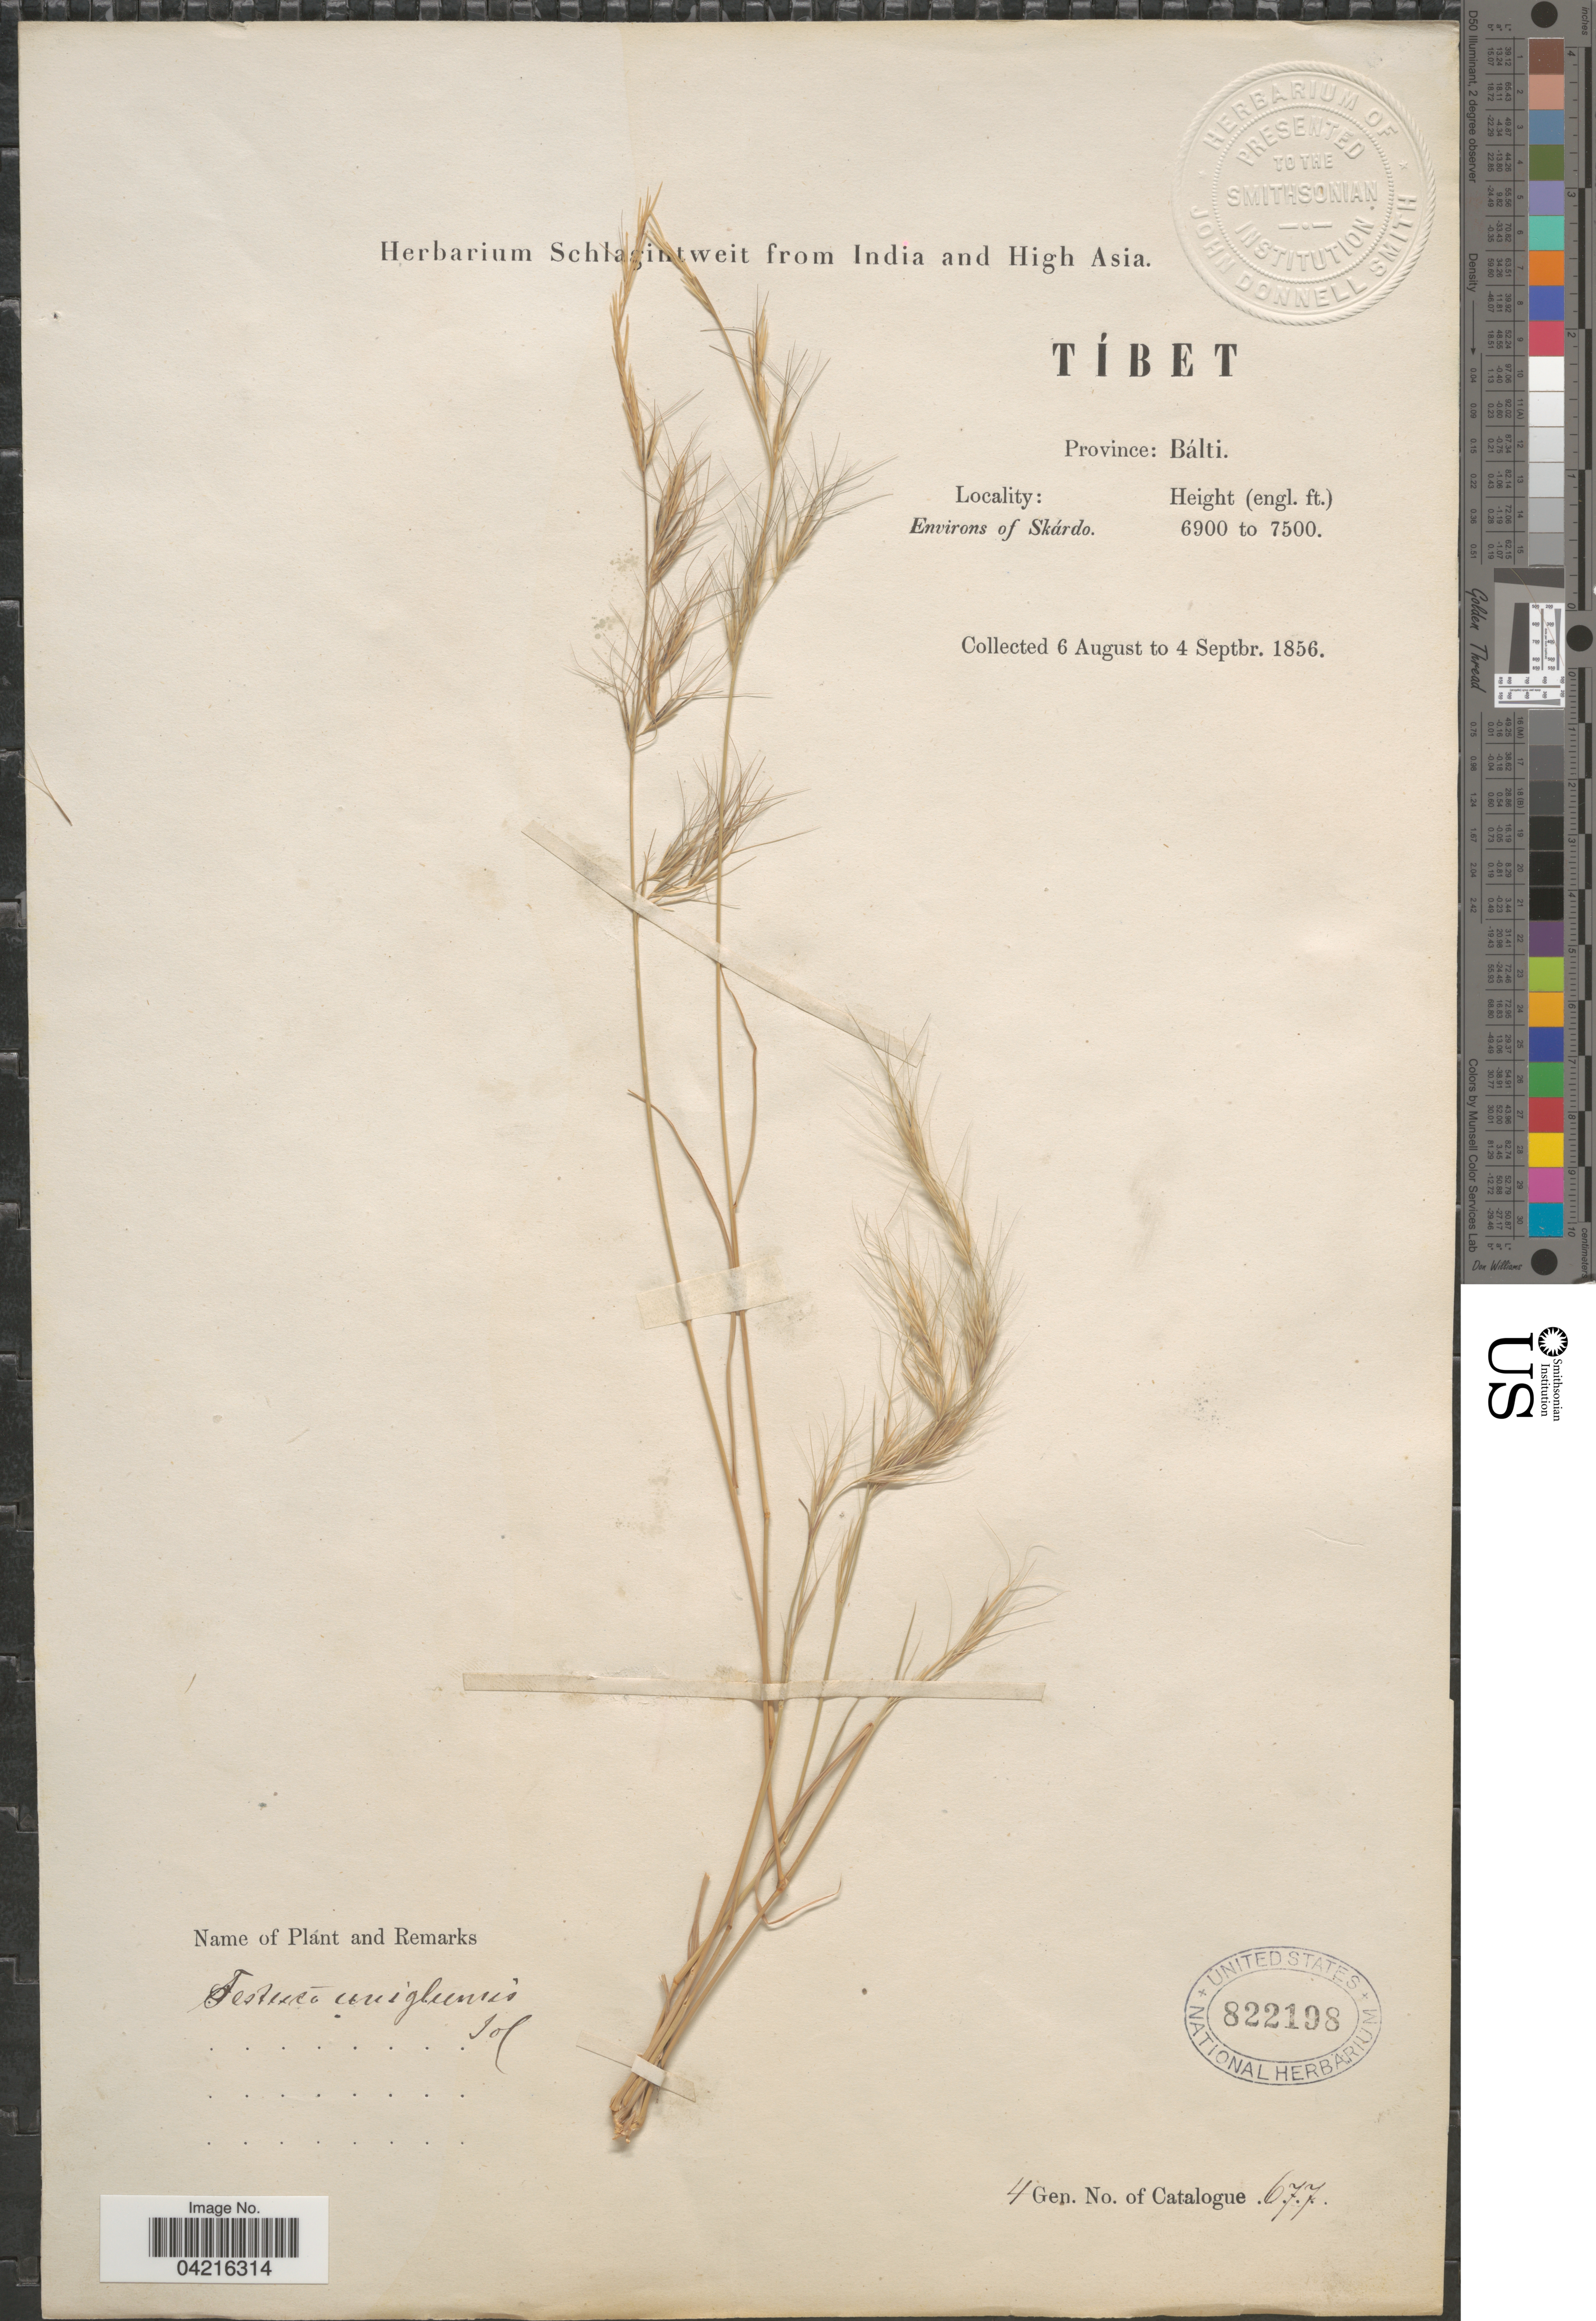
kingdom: Plantae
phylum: Tracheophyta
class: Liliopsida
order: Poales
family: Poaceae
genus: Aristida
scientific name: Aristida adscensionis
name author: L.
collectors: ex herb. Schlagintweit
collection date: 1856-08-06/1856-09-04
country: China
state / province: Xizang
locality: Tíbet. Province: Bálti. Environs of Skárdo.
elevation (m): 2103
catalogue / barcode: US 822198